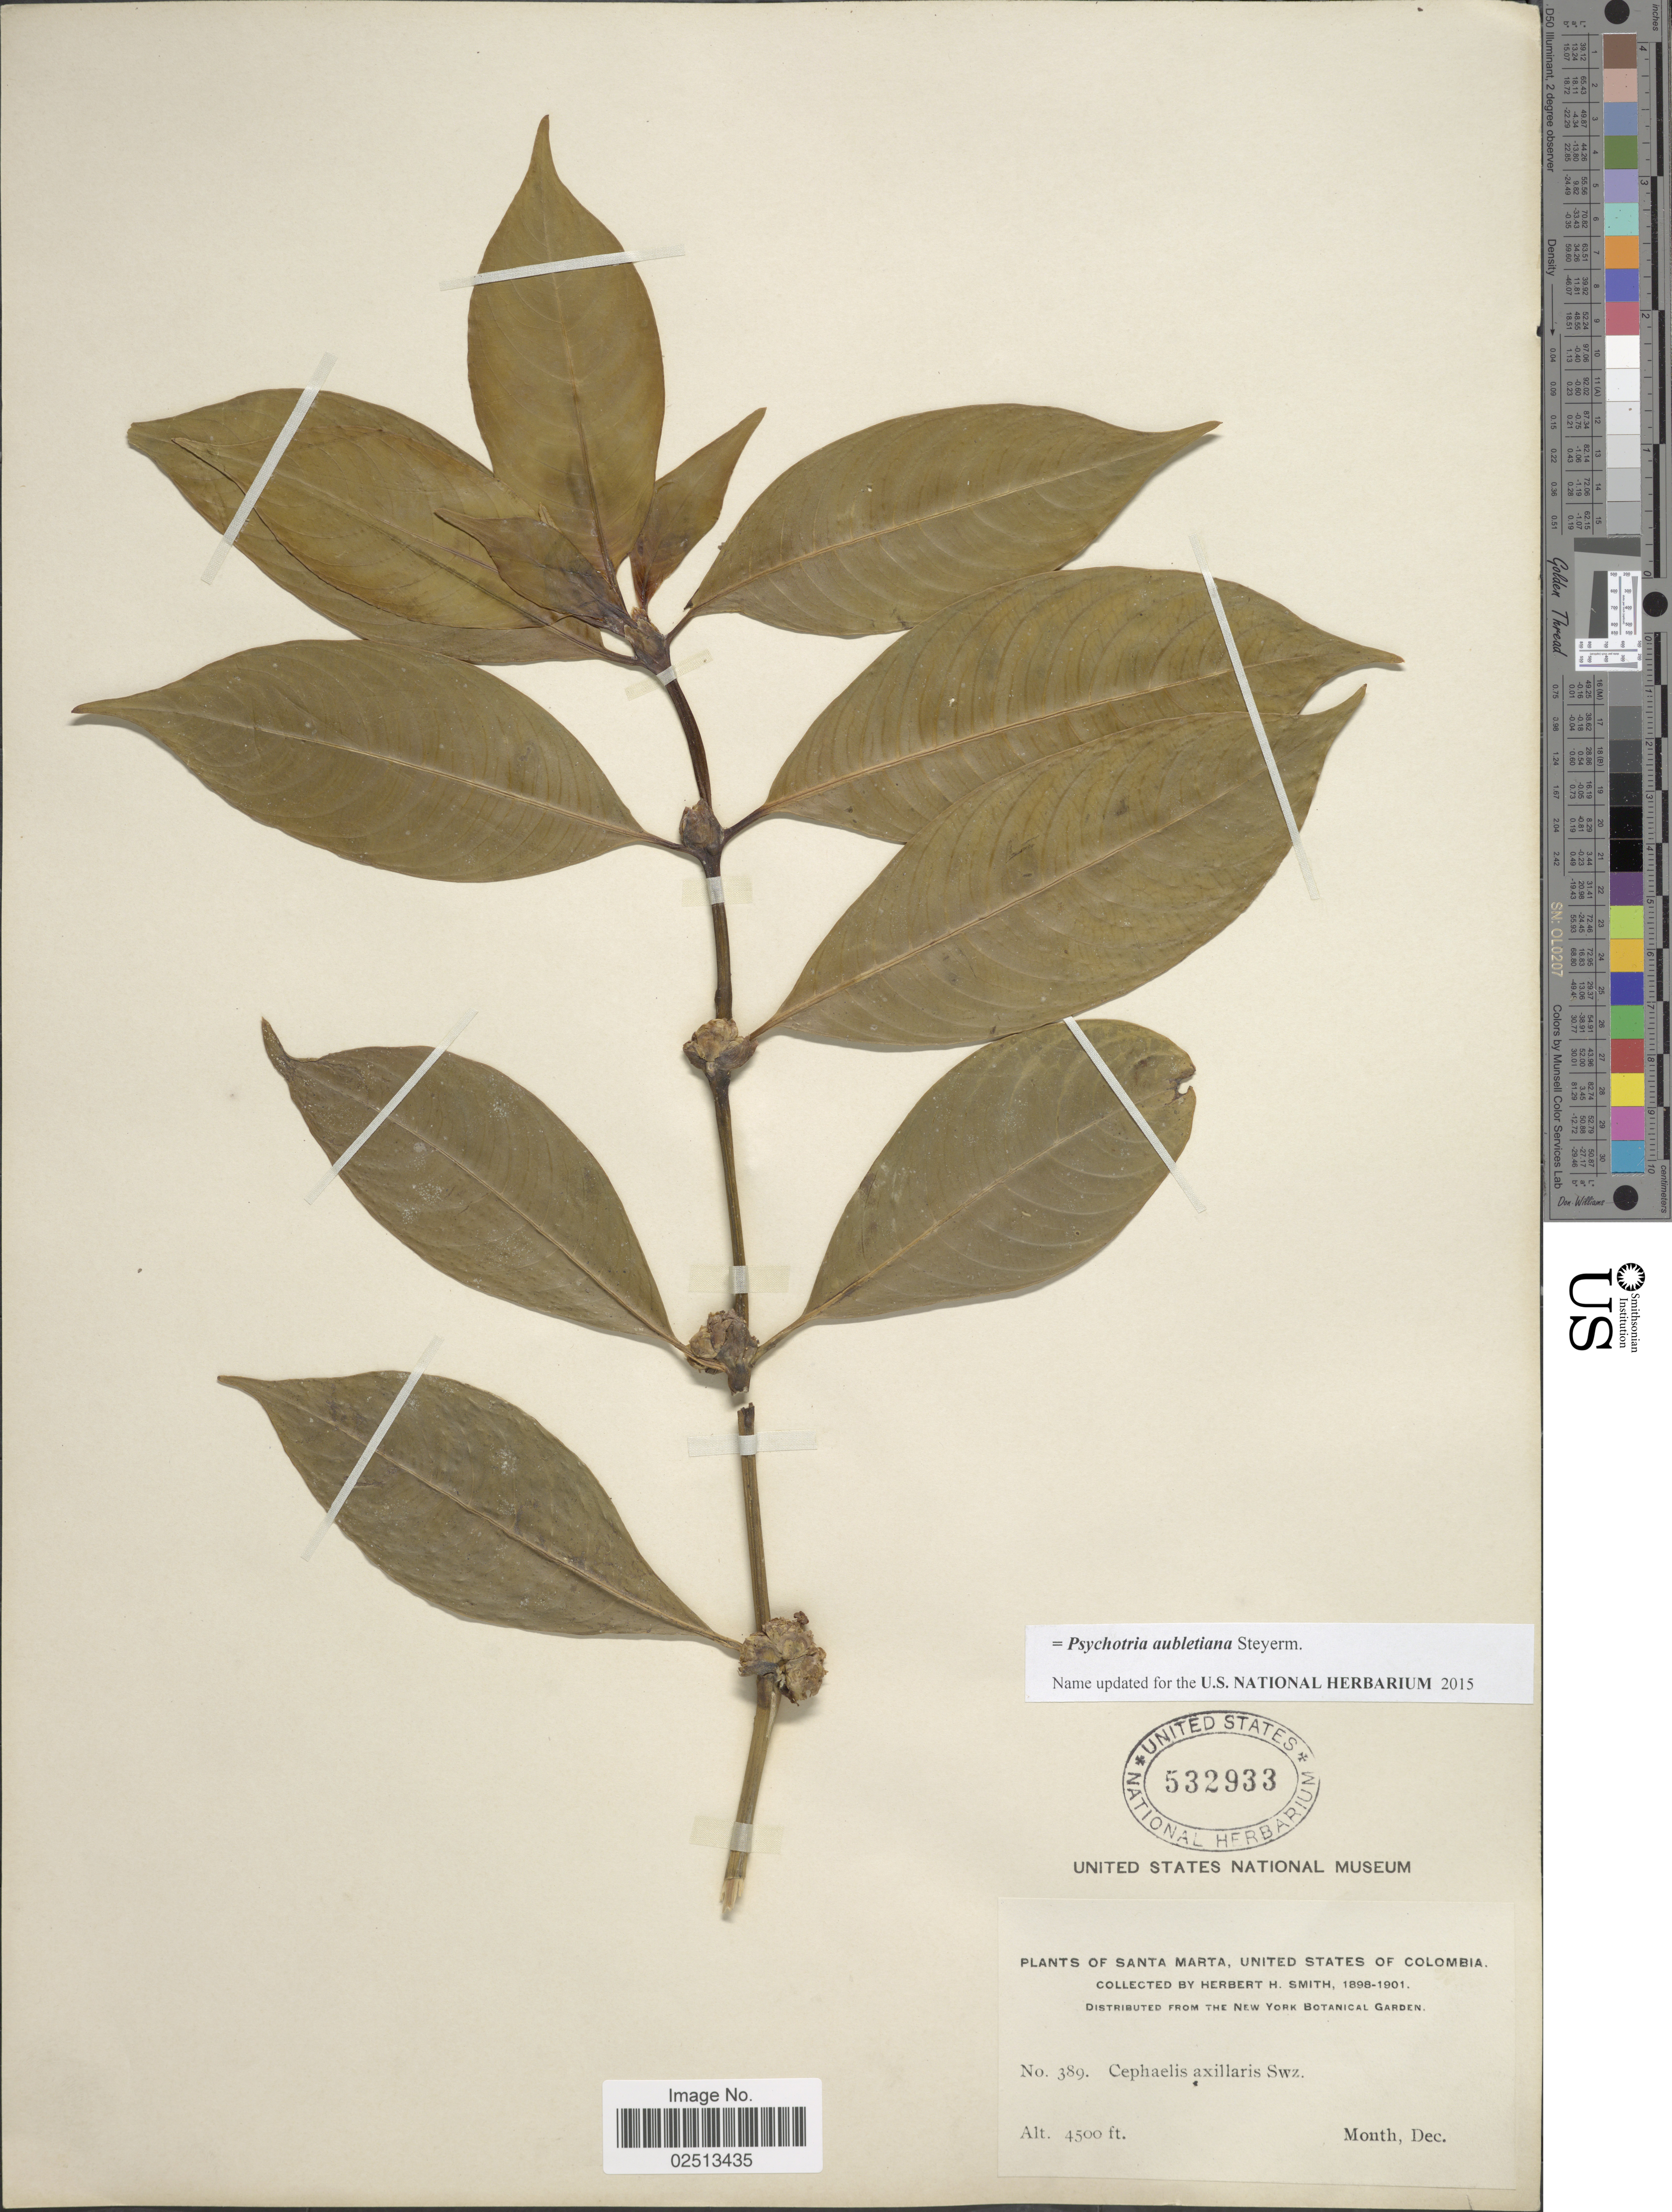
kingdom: Plantae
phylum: Tracheophyta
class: Magnoliopsida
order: Gentianales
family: Rubiaceae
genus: Psychotria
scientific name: Psychotria aubletiana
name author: Steyerm.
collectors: Herbert H. Smith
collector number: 389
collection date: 1898-12/1901-12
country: Colombia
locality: Santa Marta, United States of Colombia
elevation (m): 1372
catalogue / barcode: US 532933